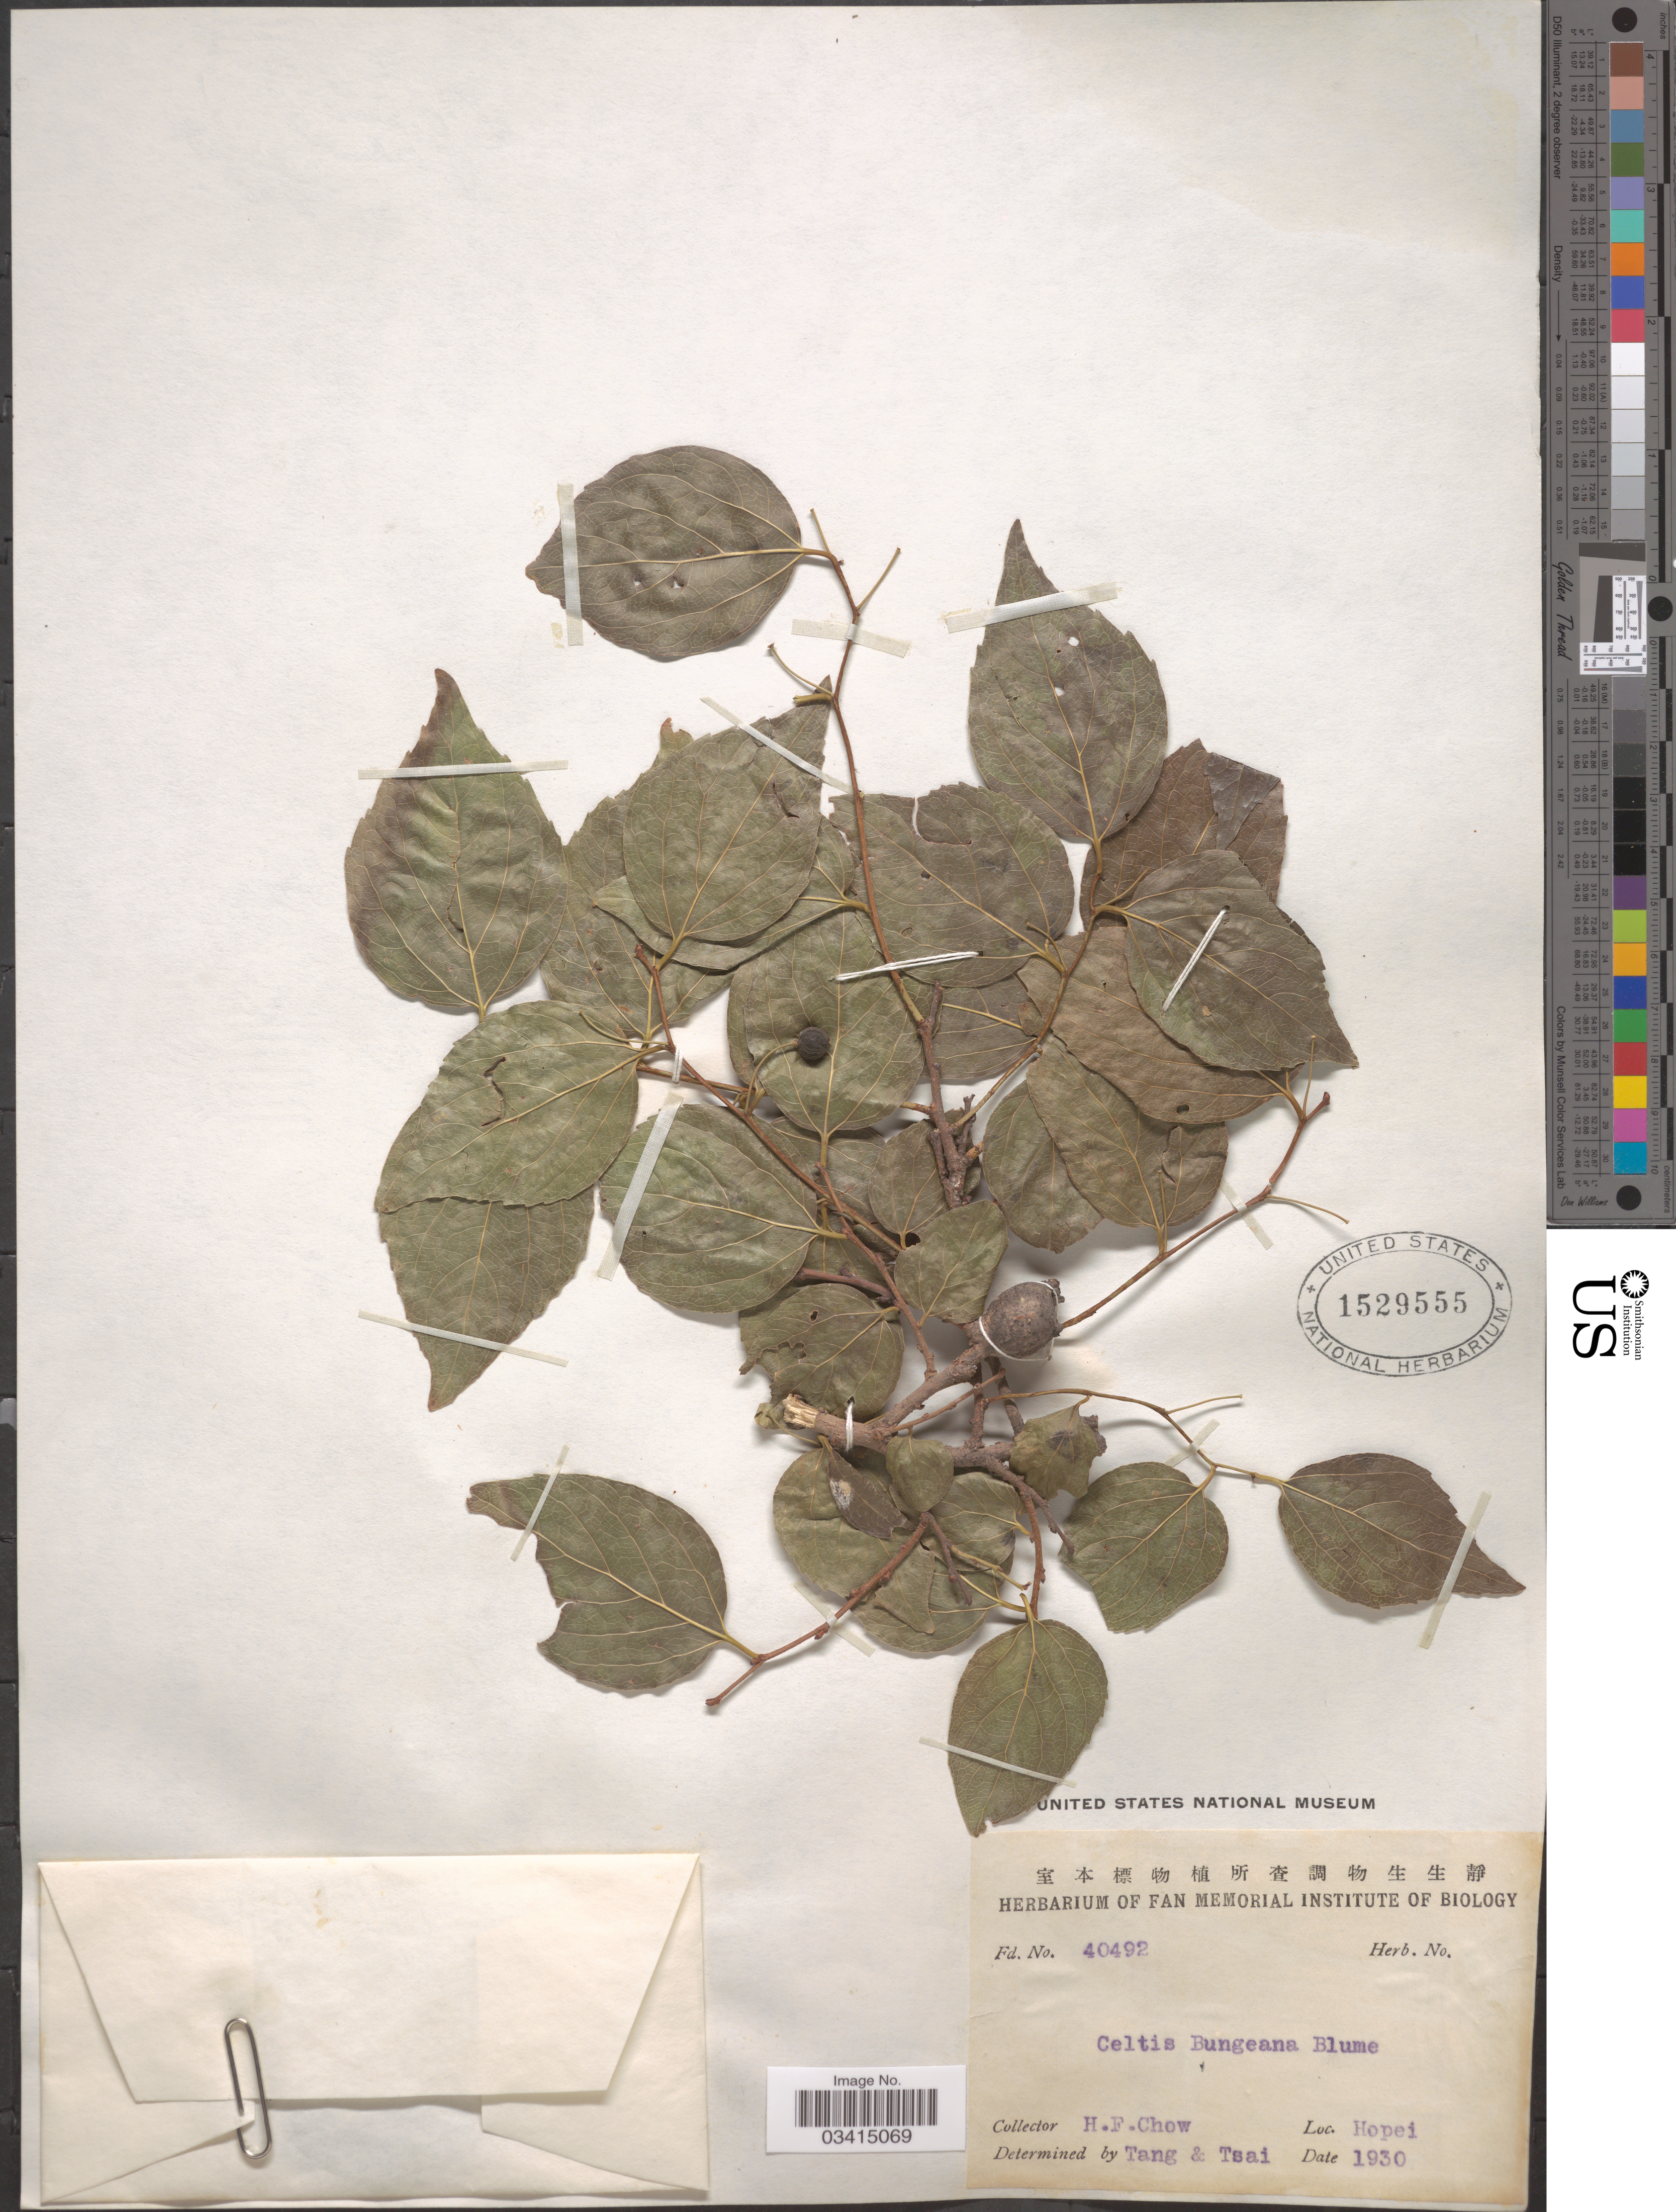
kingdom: Plantae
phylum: Tracheophyta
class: Magnoliopsida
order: Rosales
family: Cannabaceae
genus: Celtis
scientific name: Celtis bungeana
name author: Blume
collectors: H. Chow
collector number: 40492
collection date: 1930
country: China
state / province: Hebei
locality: Hopei.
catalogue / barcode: US 1529555